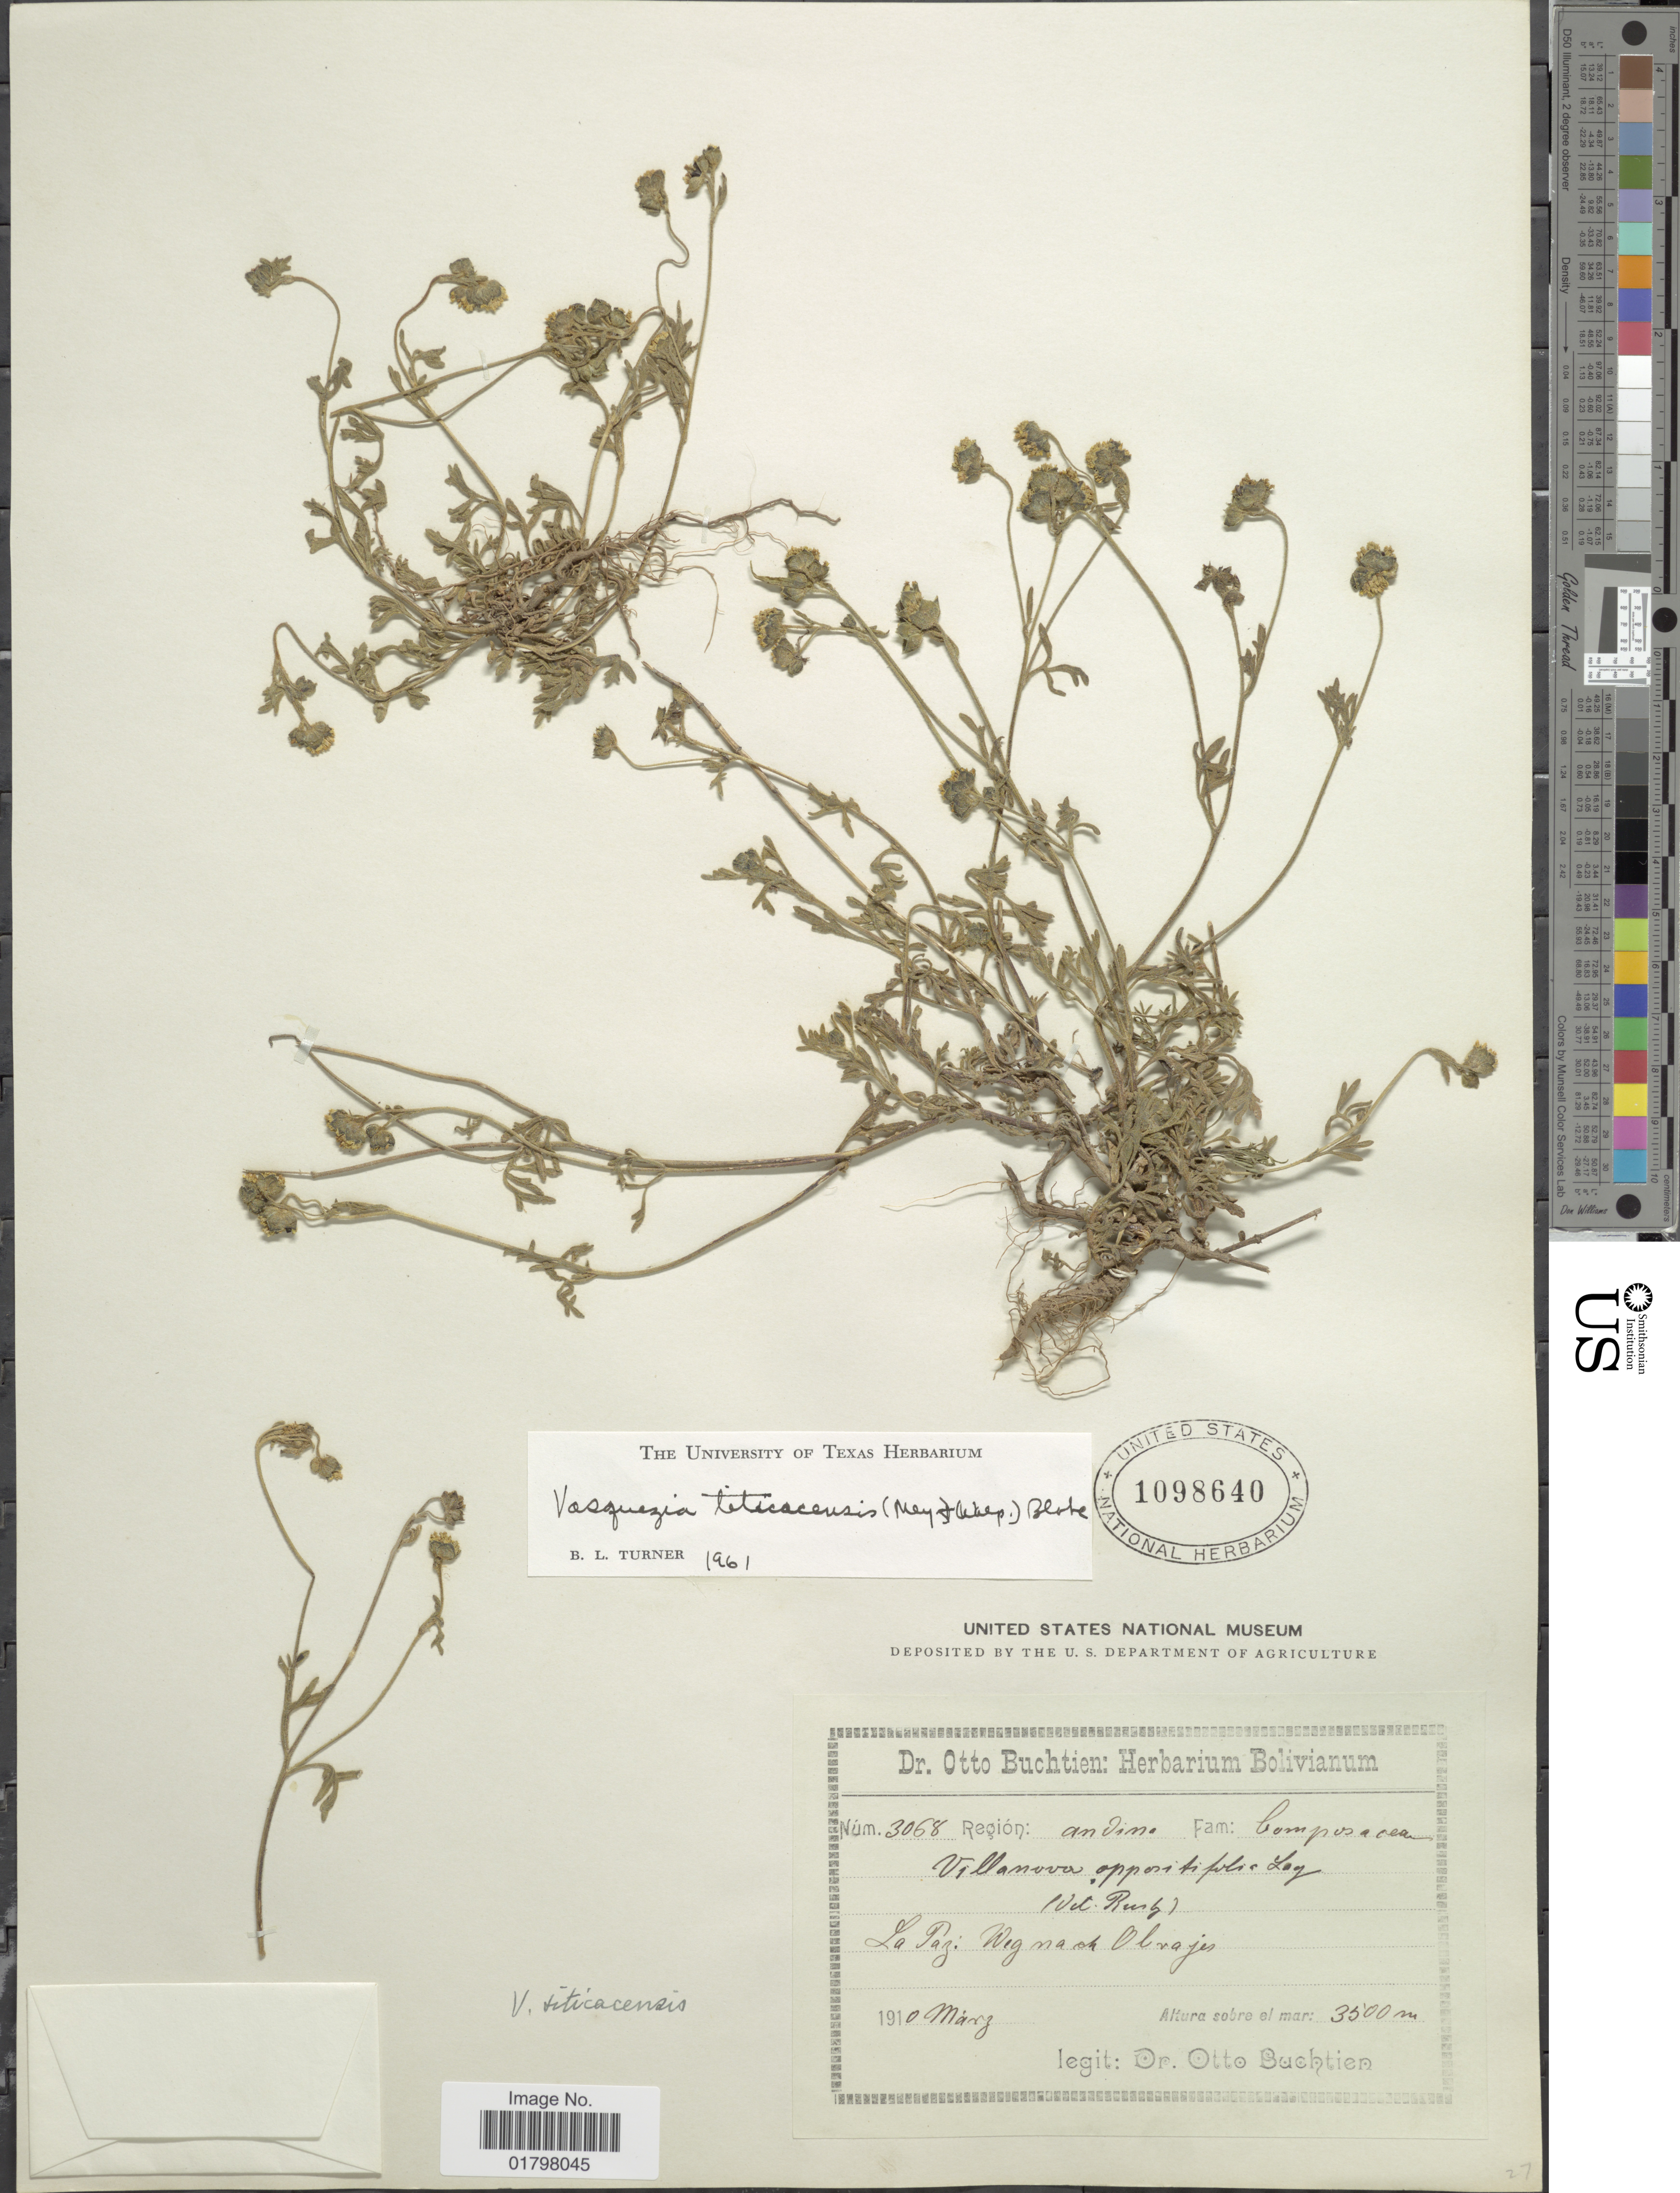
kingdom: Plantae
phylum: Tracheophyta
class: Magnoliopsida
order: Asterales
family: Asteraceae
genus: Vasquesia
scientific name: Vasquesia titicacensis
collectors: O. Buchtien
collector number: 3068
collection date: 1910-03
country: Bolivia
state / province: La Paz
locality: La Paz: Weg nach Olvajes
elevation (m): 3500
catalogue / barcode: US 1098640